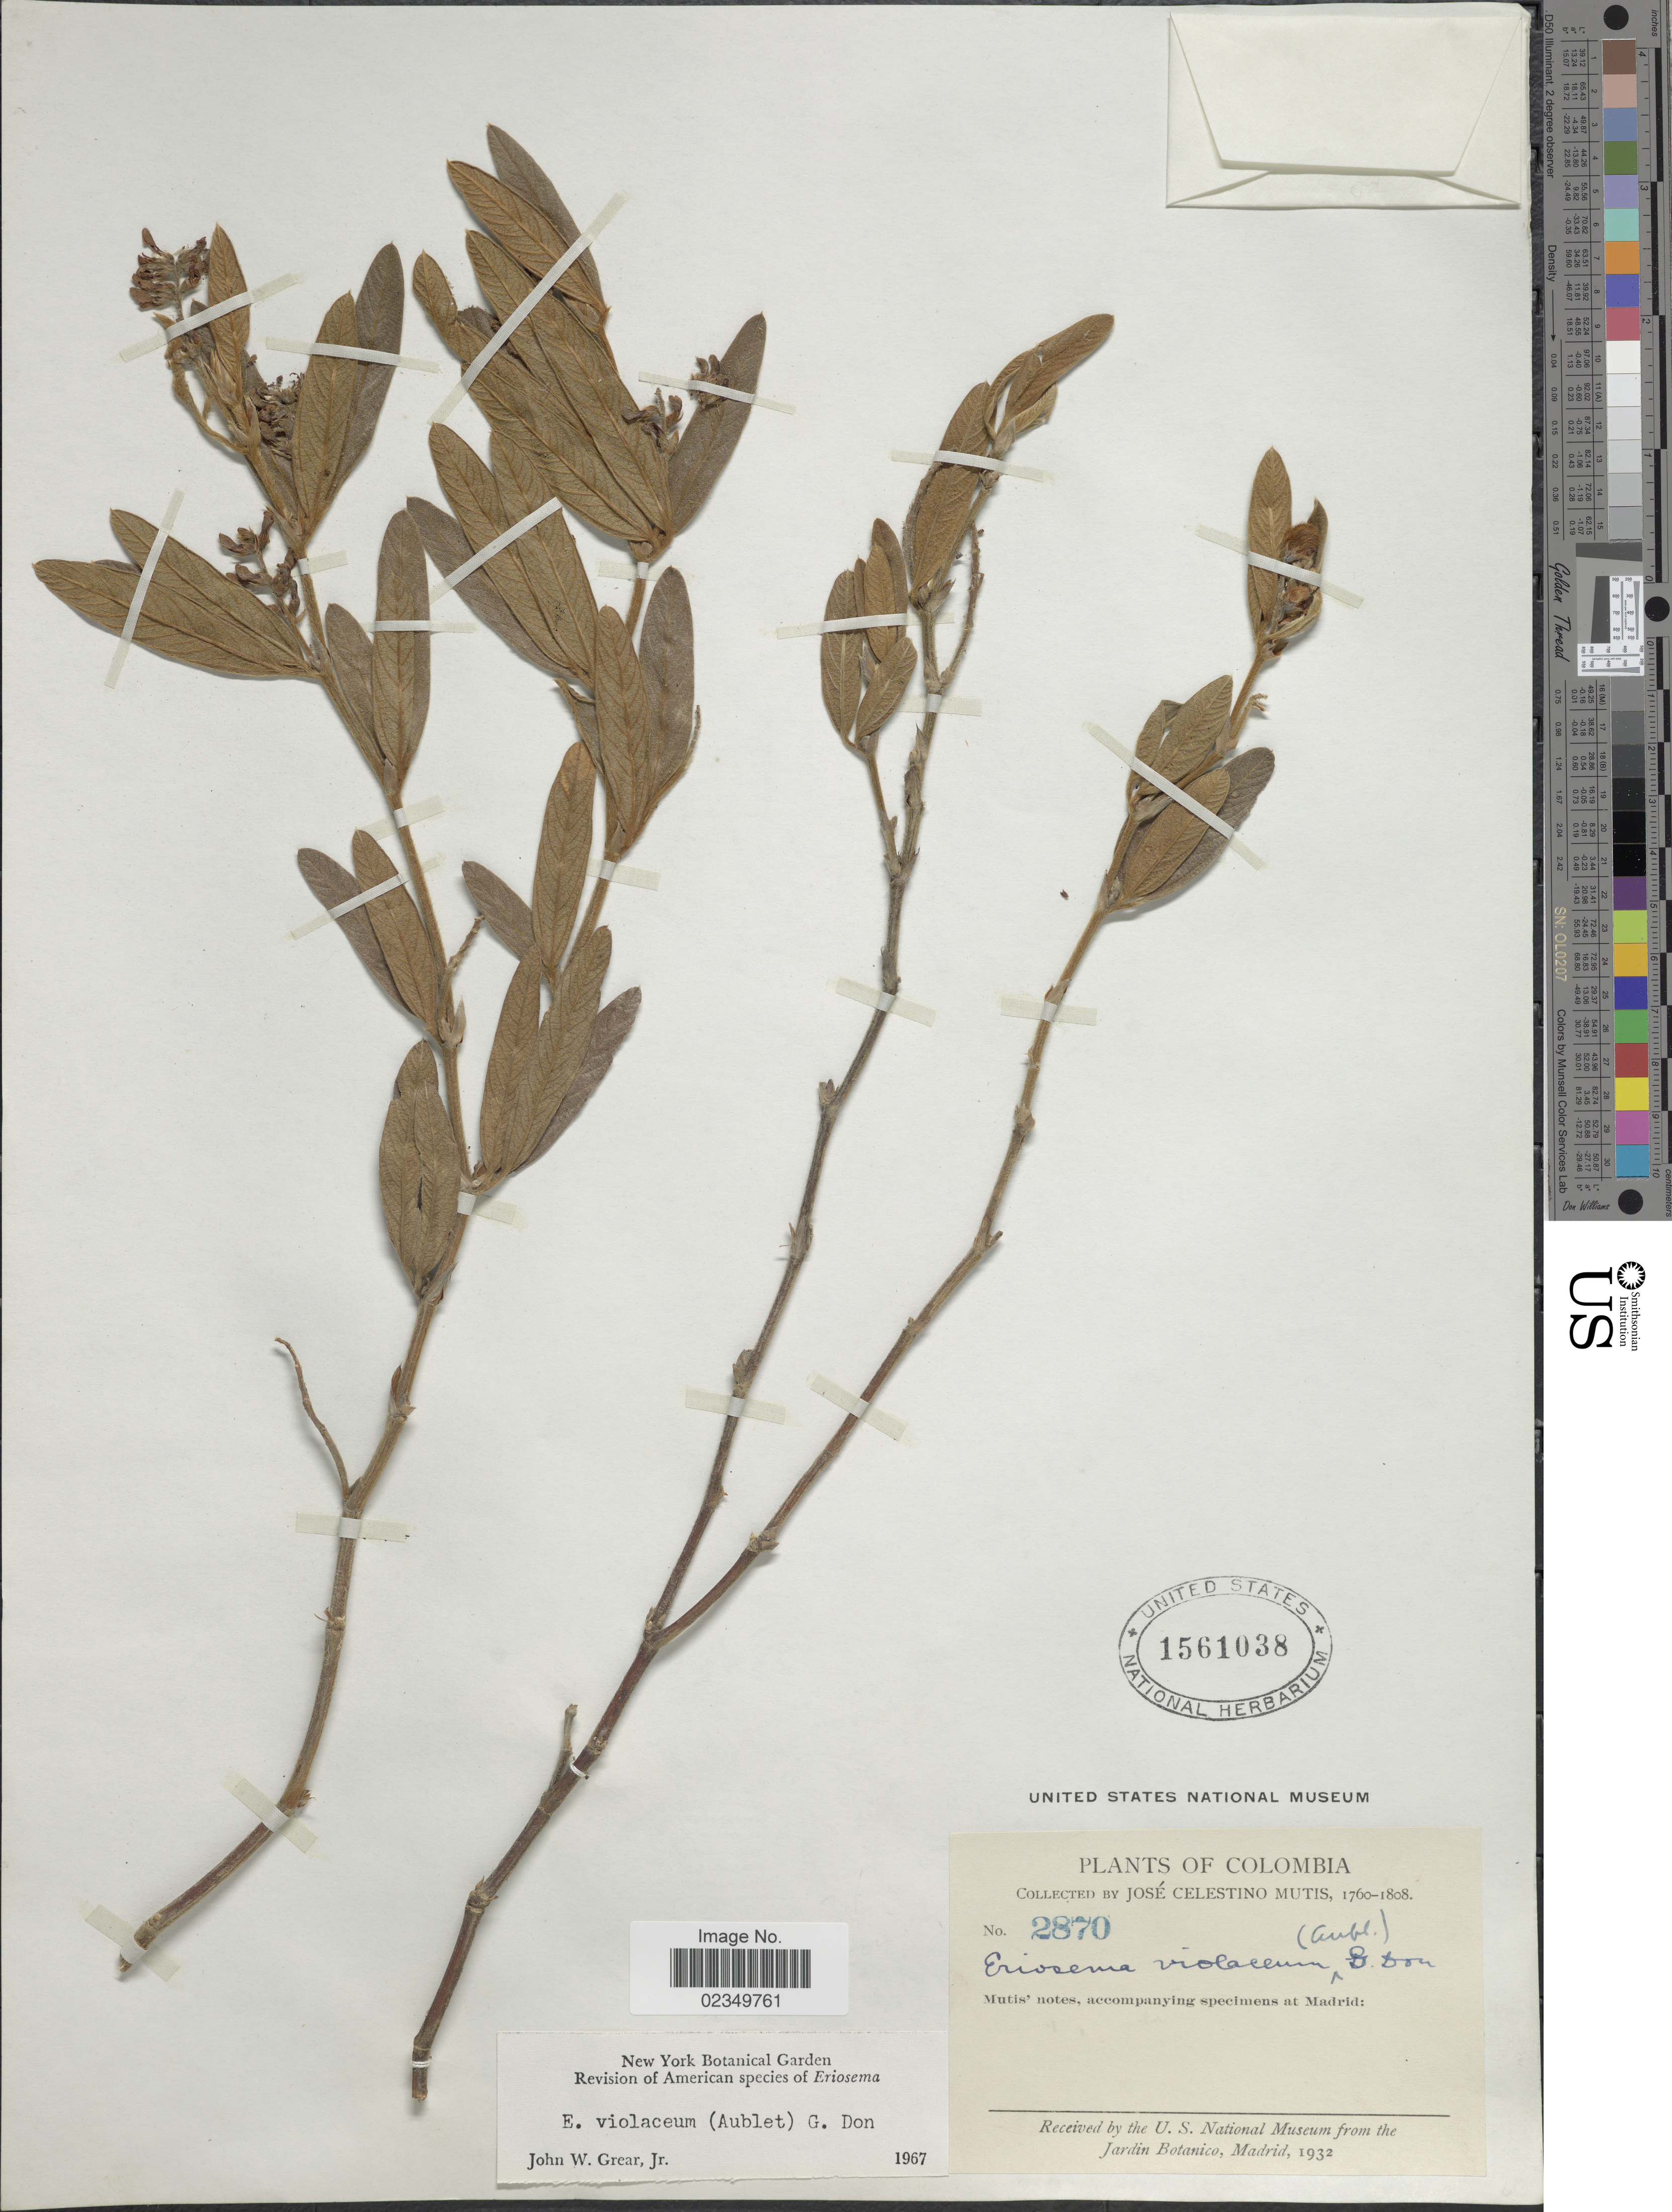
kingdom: Plantae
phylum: Tracheophyta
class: Magnoliopsida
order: Fabales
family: Fabaceae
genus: Eriosema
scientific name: Eriosema violaceum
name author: (Aubl.) G. Don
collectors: J. C. B. Mutis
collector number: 2870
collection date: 1760/1808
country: Colombia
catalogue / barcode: US 1561038